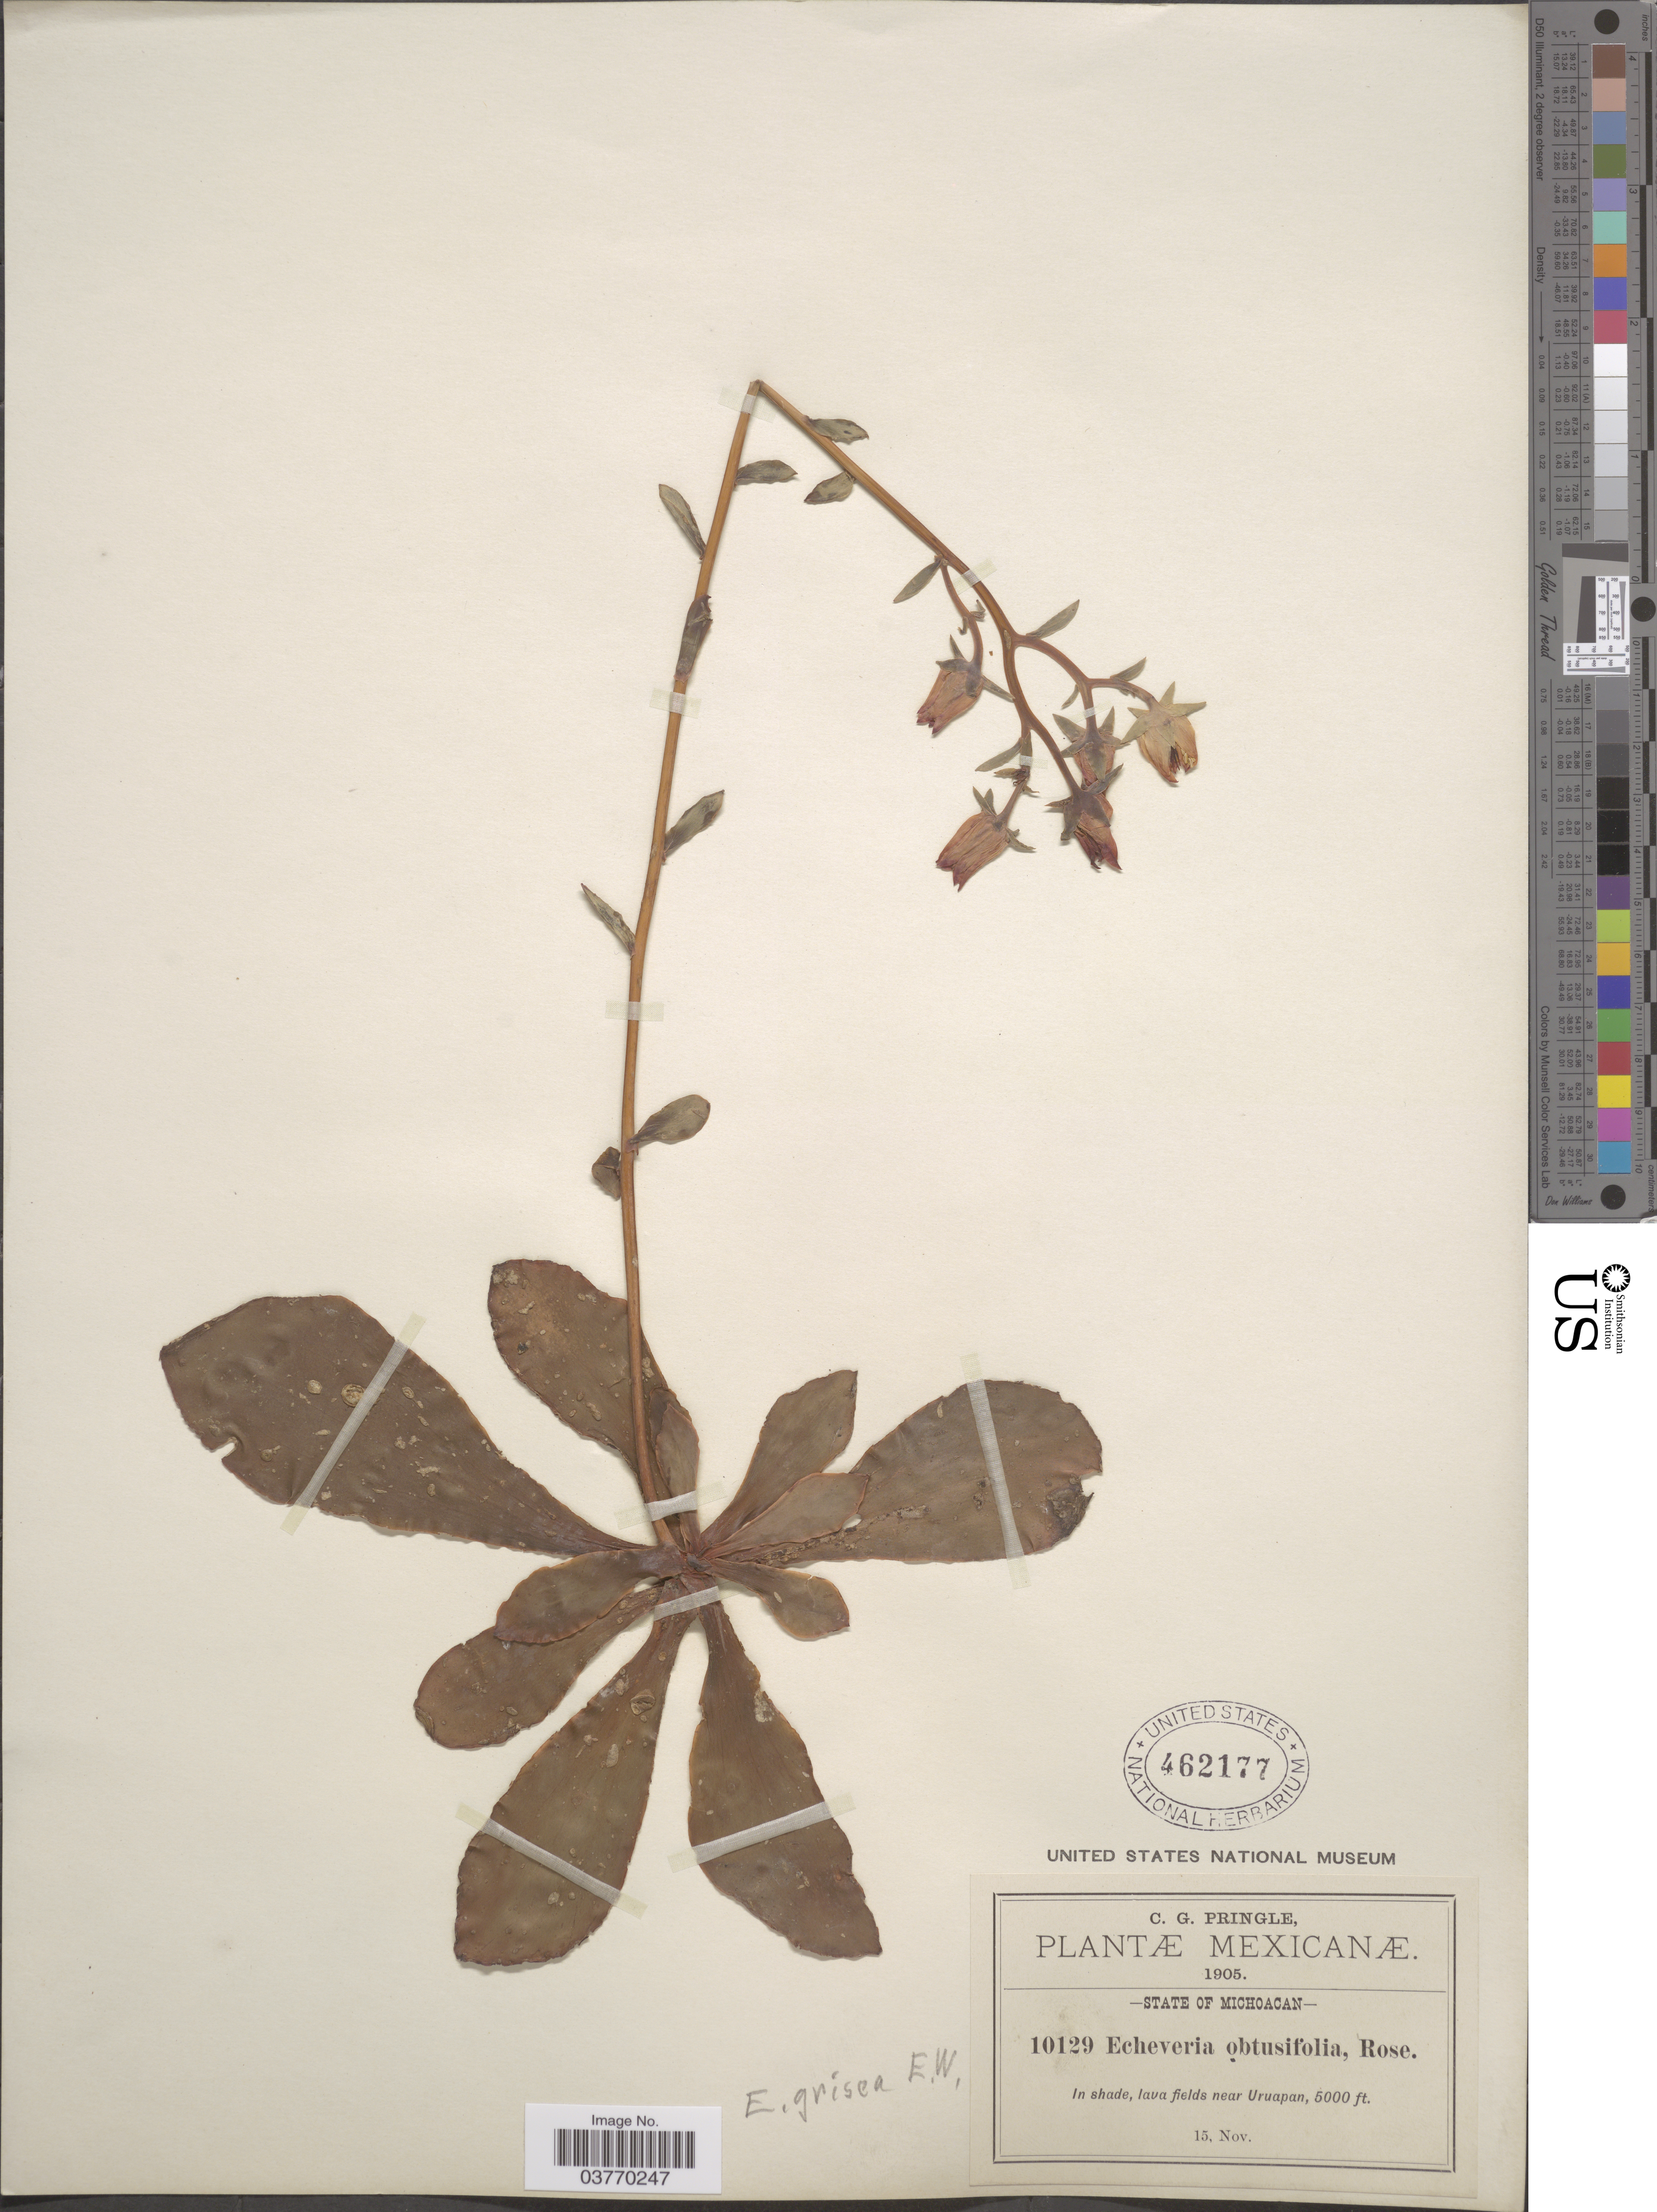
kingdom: Plantae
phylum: Tracheophyta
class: Magnoliopsida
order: Saxifragales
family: Crassulaceae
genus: Echeveria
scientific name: Echeveria grisea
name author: E. Walther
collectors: C. G. Pringle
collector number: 10129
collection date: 1905-11-15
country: Mexico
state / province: Michoacán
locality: In shade, lava fields near Uruapan.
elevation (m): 1524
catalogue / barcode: US 462177